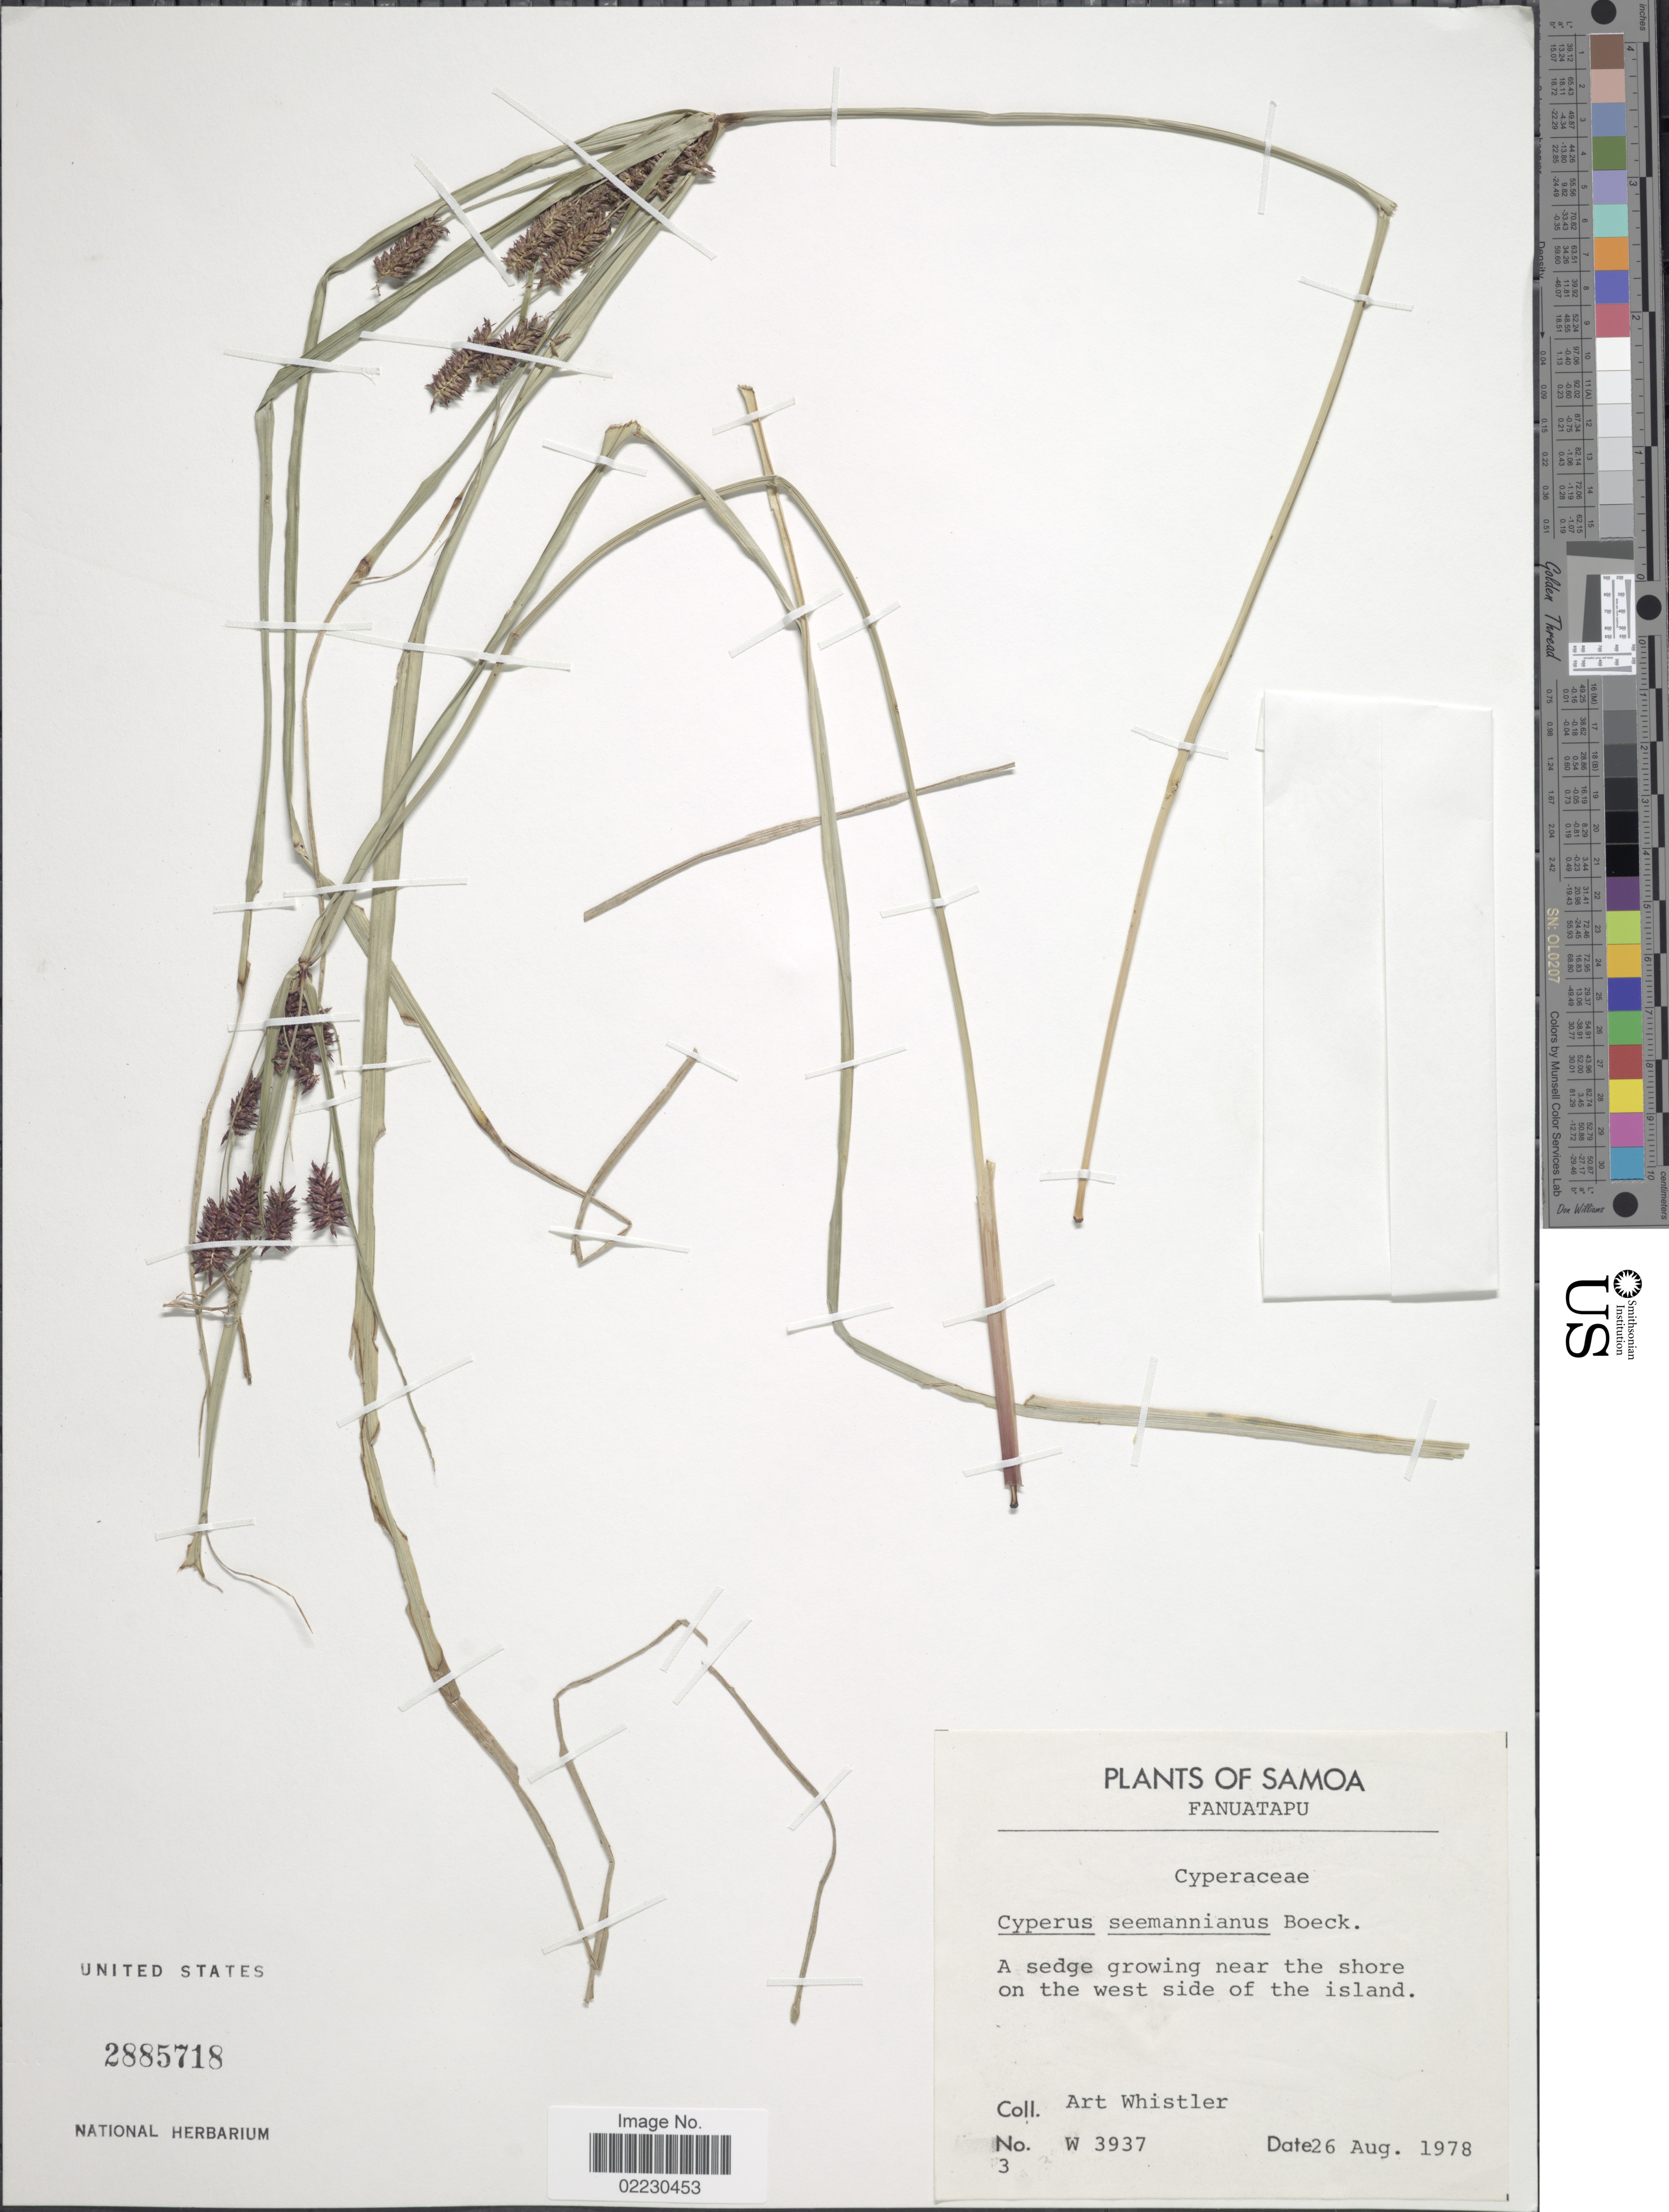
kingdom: Plantae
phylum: Tracheophyta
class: Liliopsida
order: Poales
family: Cyperaceae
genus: Cyperus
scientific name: Cyperus seemannianus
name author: Boeckeler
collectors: A. Whistler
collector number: W 3937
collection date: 1978-08-26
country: Samoa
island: Fanuatapu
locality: Near the shore on the west side of the island.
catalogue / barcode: US 2885718